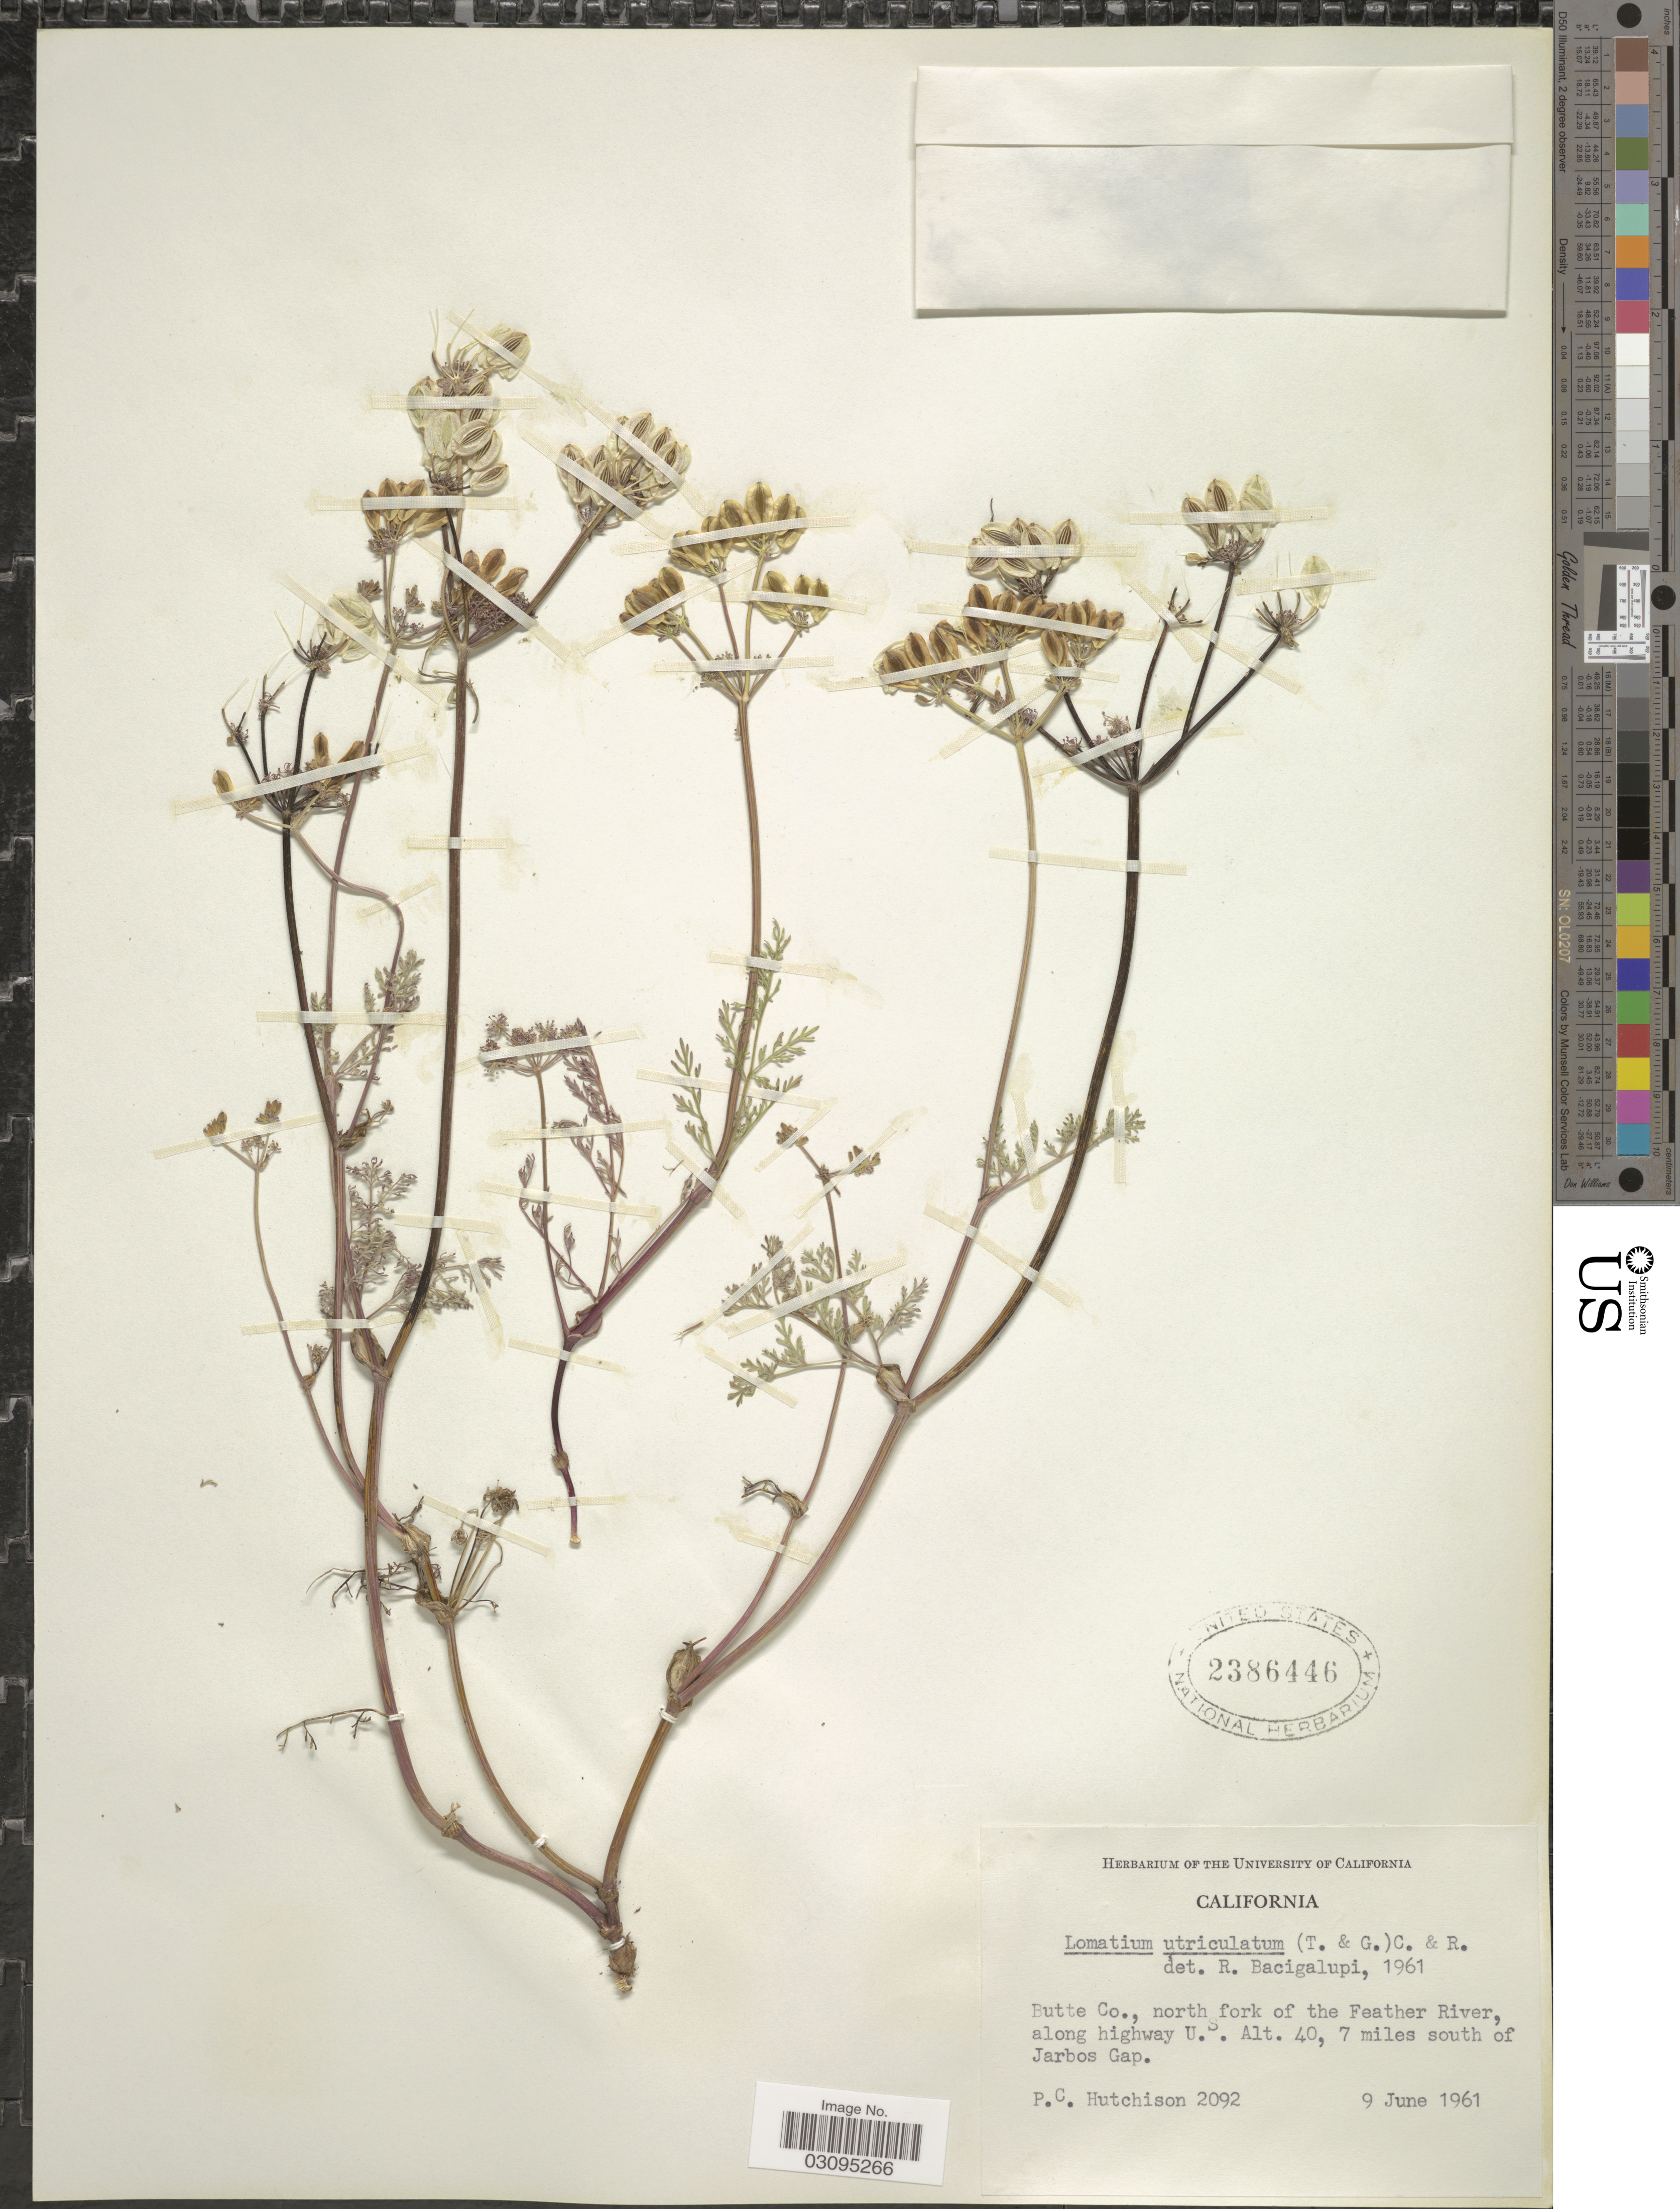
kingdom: Plantae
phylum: Tracheophyta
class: Magnoliopsida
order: Apiales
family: Apiaceae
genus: Lomatium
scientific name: Lomatium utriculatum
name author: (Nutt. ex Torr. & A. Gray) J.M. Coult. & Rose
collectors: P. C. Hutchison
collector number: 2092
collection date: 1961-06-09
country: United States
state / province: California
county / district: Butte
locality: Butte Co., north fork of the Feather River, along highway U.S., 7 miles south of Jarbos Gap.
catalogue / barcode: US 2386446